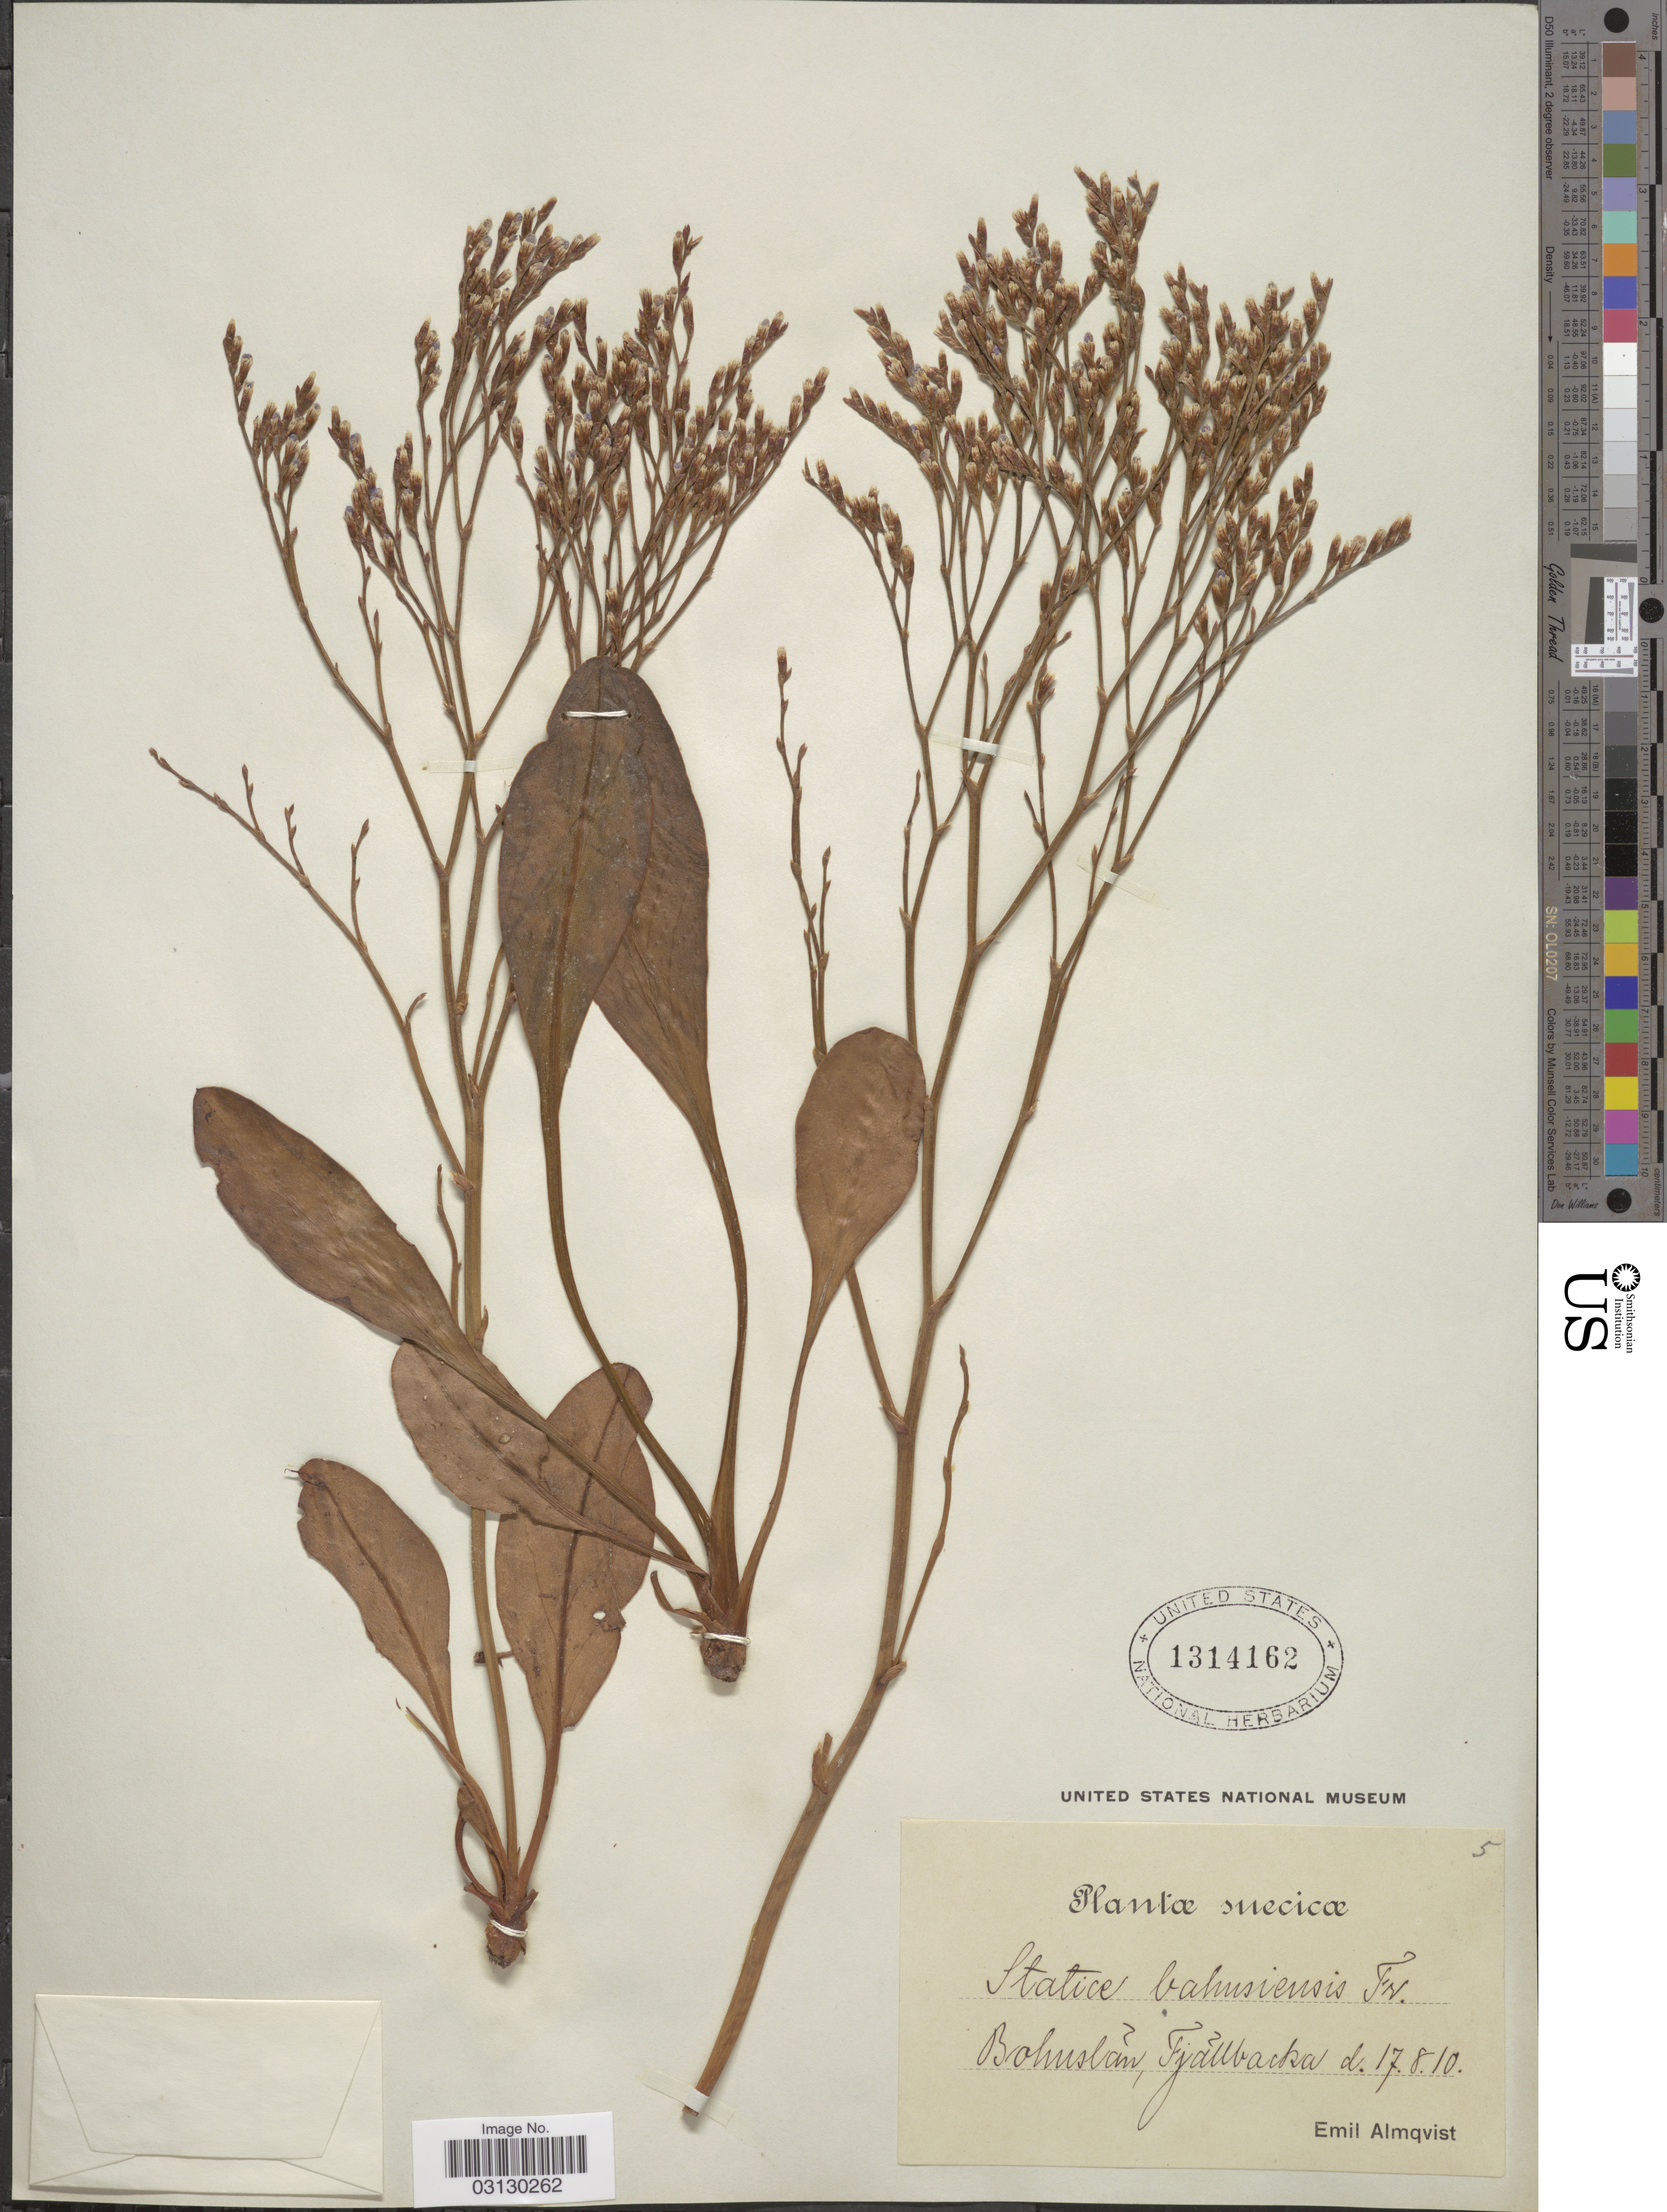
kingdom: Plantae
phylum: Tracheophyta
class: Magnoliopsida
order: Caryophyllales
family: Plumbaginaceae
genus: Limonium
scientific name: Limonium humile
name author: Mill.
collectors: E. Almqvist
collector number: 5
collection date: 1910-08-17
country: Sweden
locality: Suecicae, Bohuslan, Fjallbacka.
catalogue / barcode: US 1314162